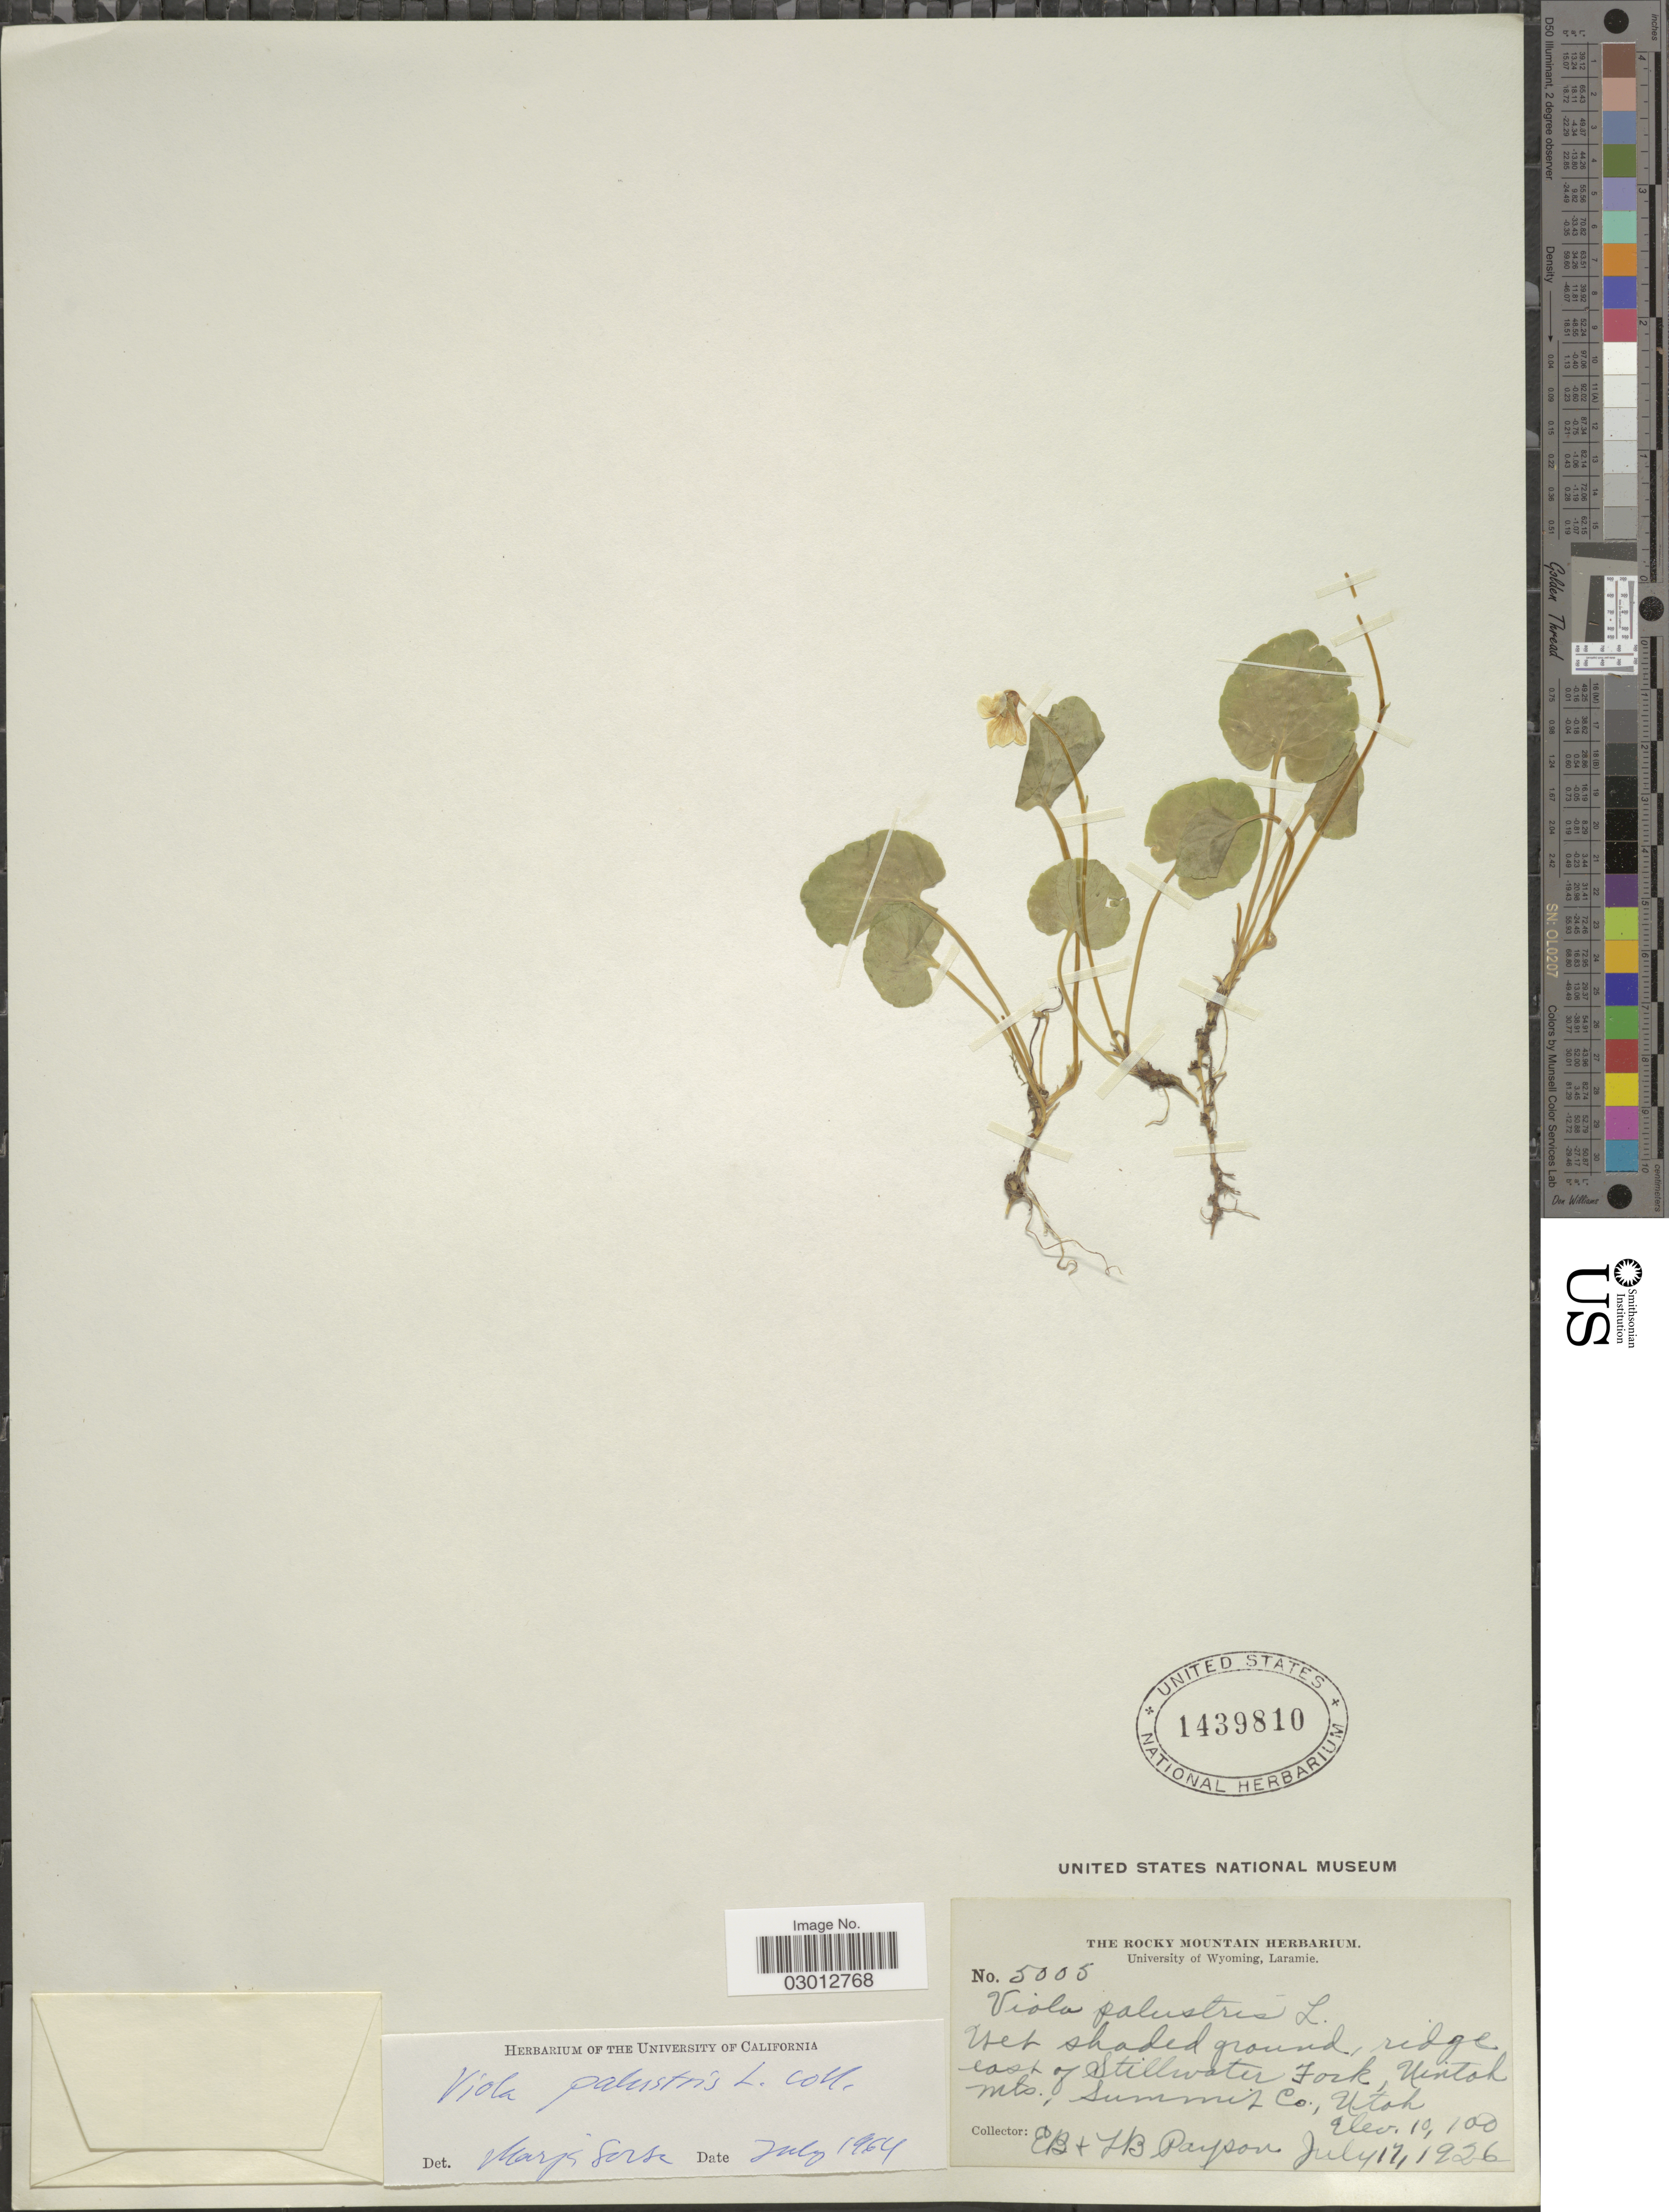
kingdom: Plantae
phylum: Tracheophyta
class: Magnoliopsida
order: Malpighiales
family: Violaceae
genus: Viola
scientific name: Viola palustris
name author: L.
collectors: E. B. Payson & L. Payson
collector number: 5005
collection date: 1926-07-17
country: United States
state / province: Utah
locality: Ridge east of Stillwater Fork, Uintah mts., Summit Co.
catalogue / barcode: US 1439810